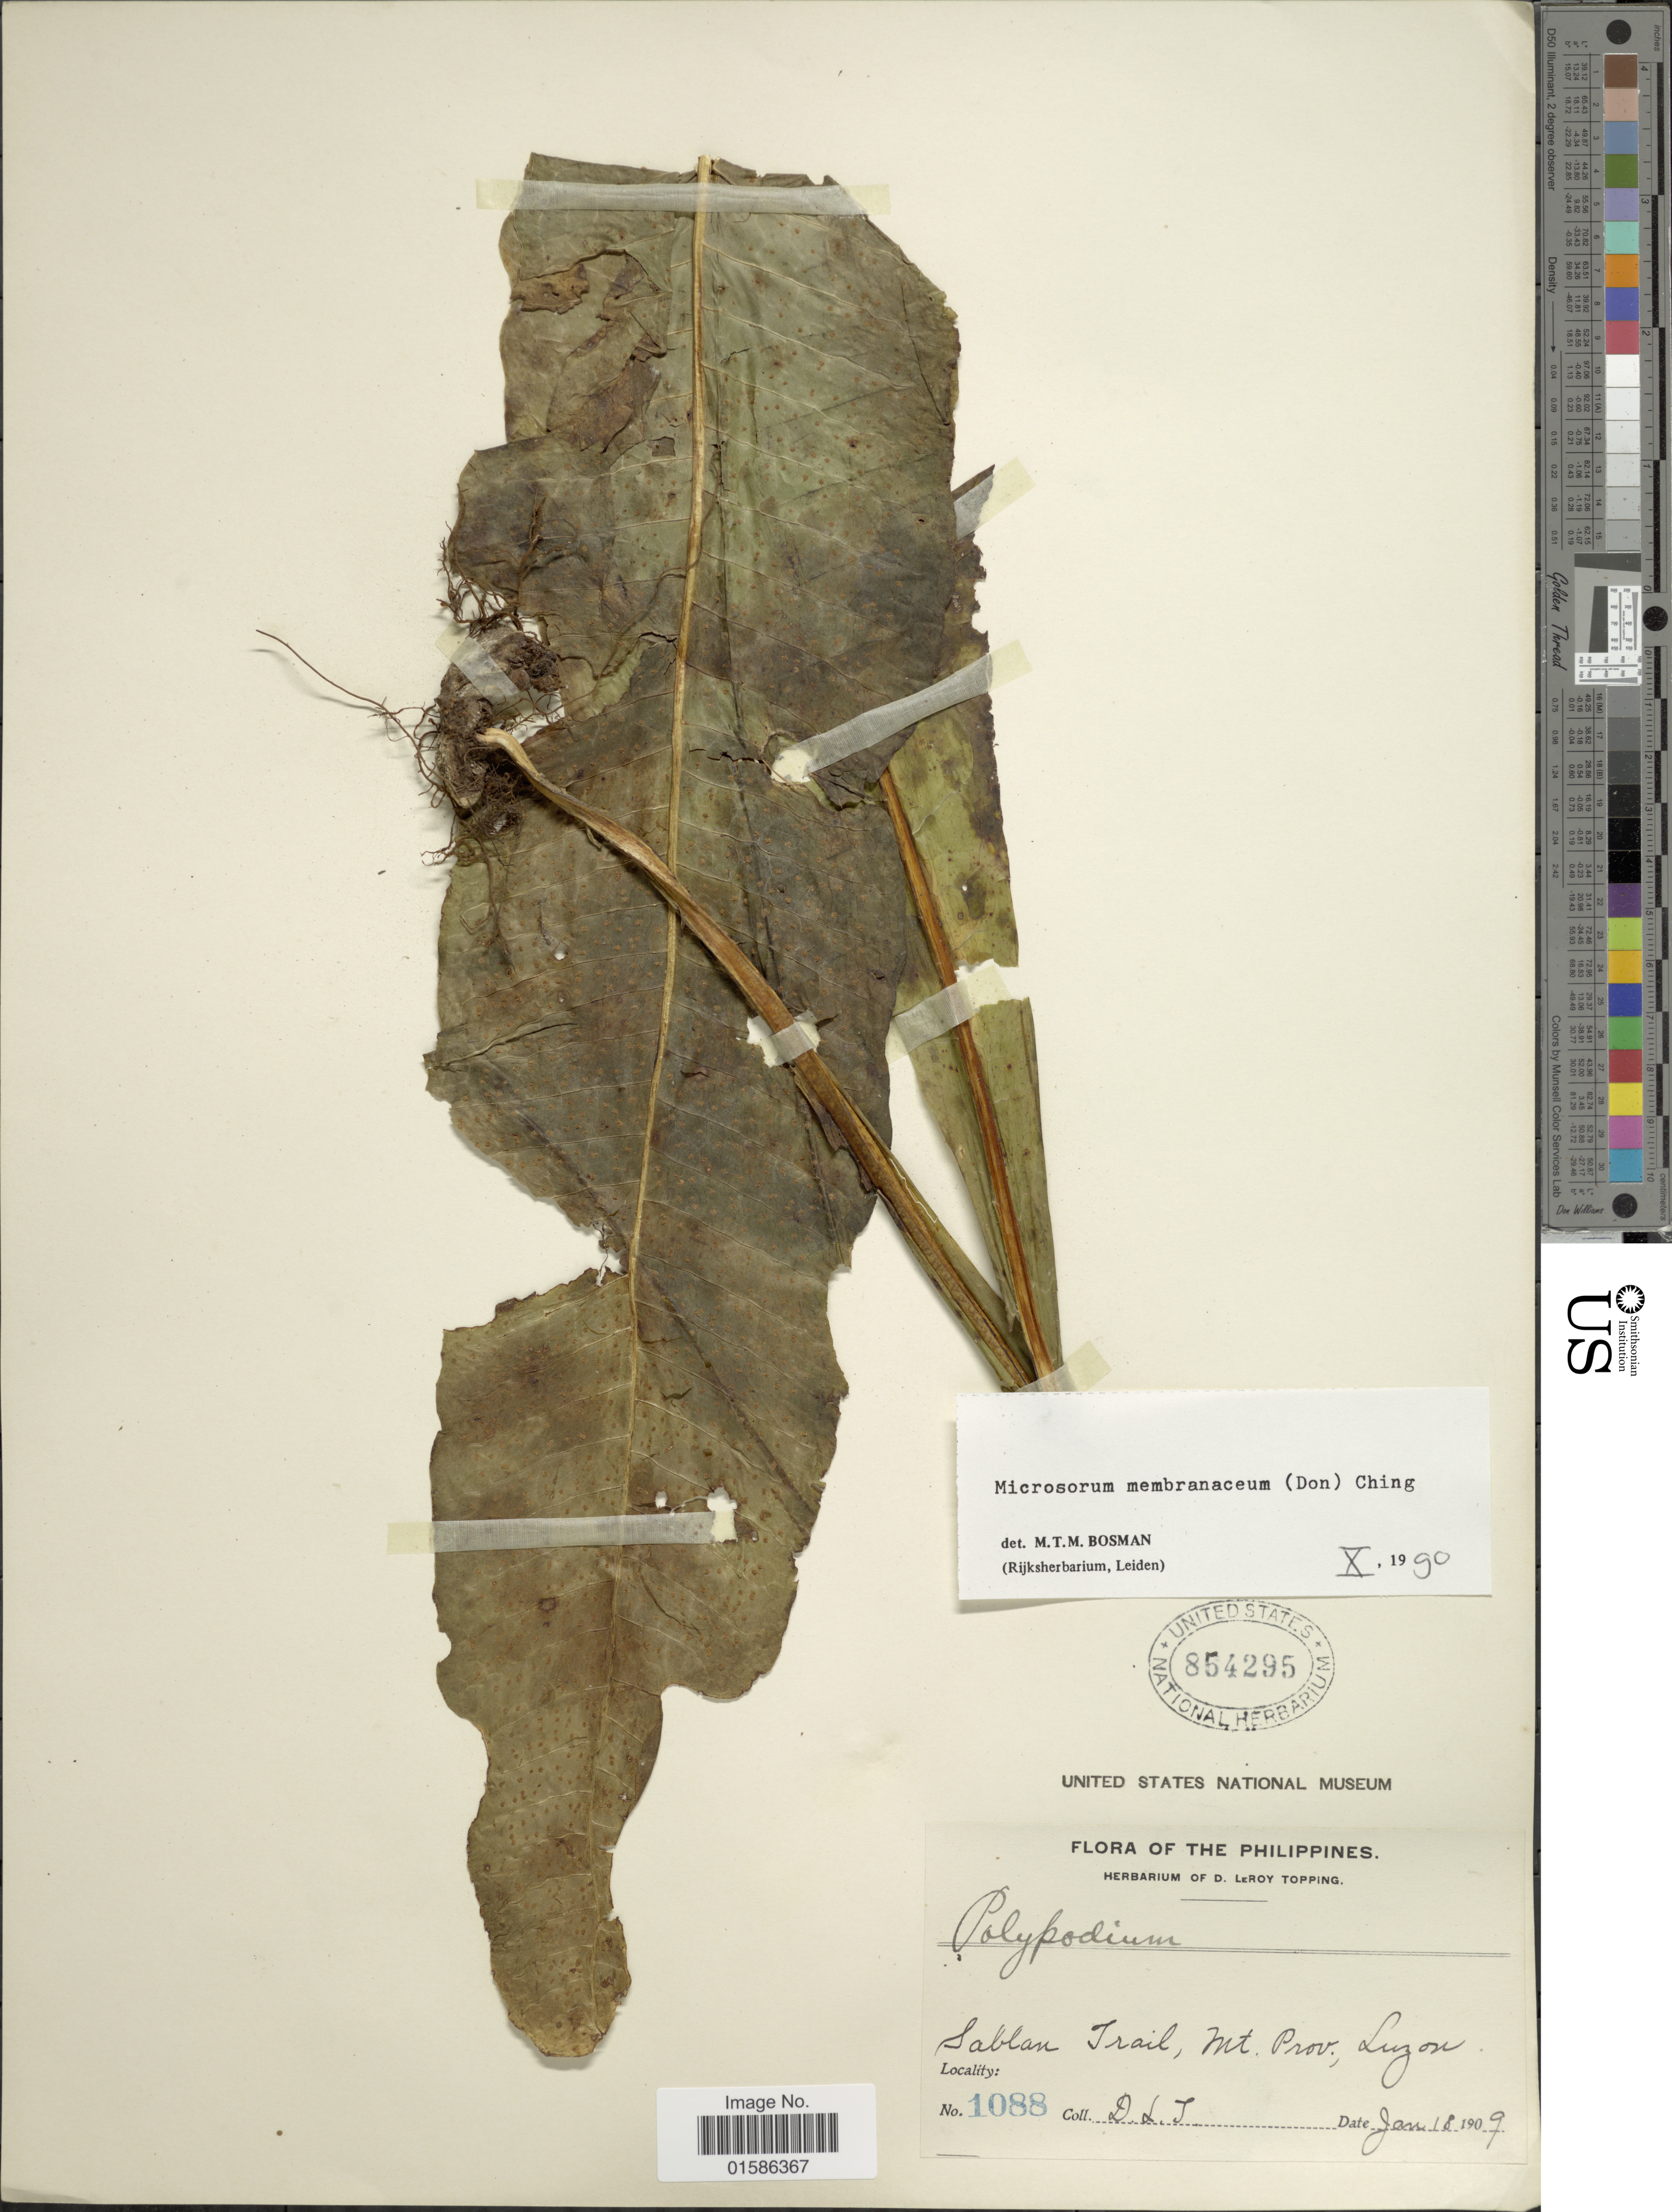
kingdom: Plantae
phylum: Tracheophyta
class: Polypodiopsida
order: Polypodiales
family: Polypodiaceae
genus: Microsorum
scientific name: Microsorum membranaceum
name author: (D. Don) Ching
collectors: D. L. Topping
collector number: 1088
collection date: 1909-01-18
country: Philippines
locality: Sablan Trail, Mt Prov. Luzon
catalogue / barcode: US 854295